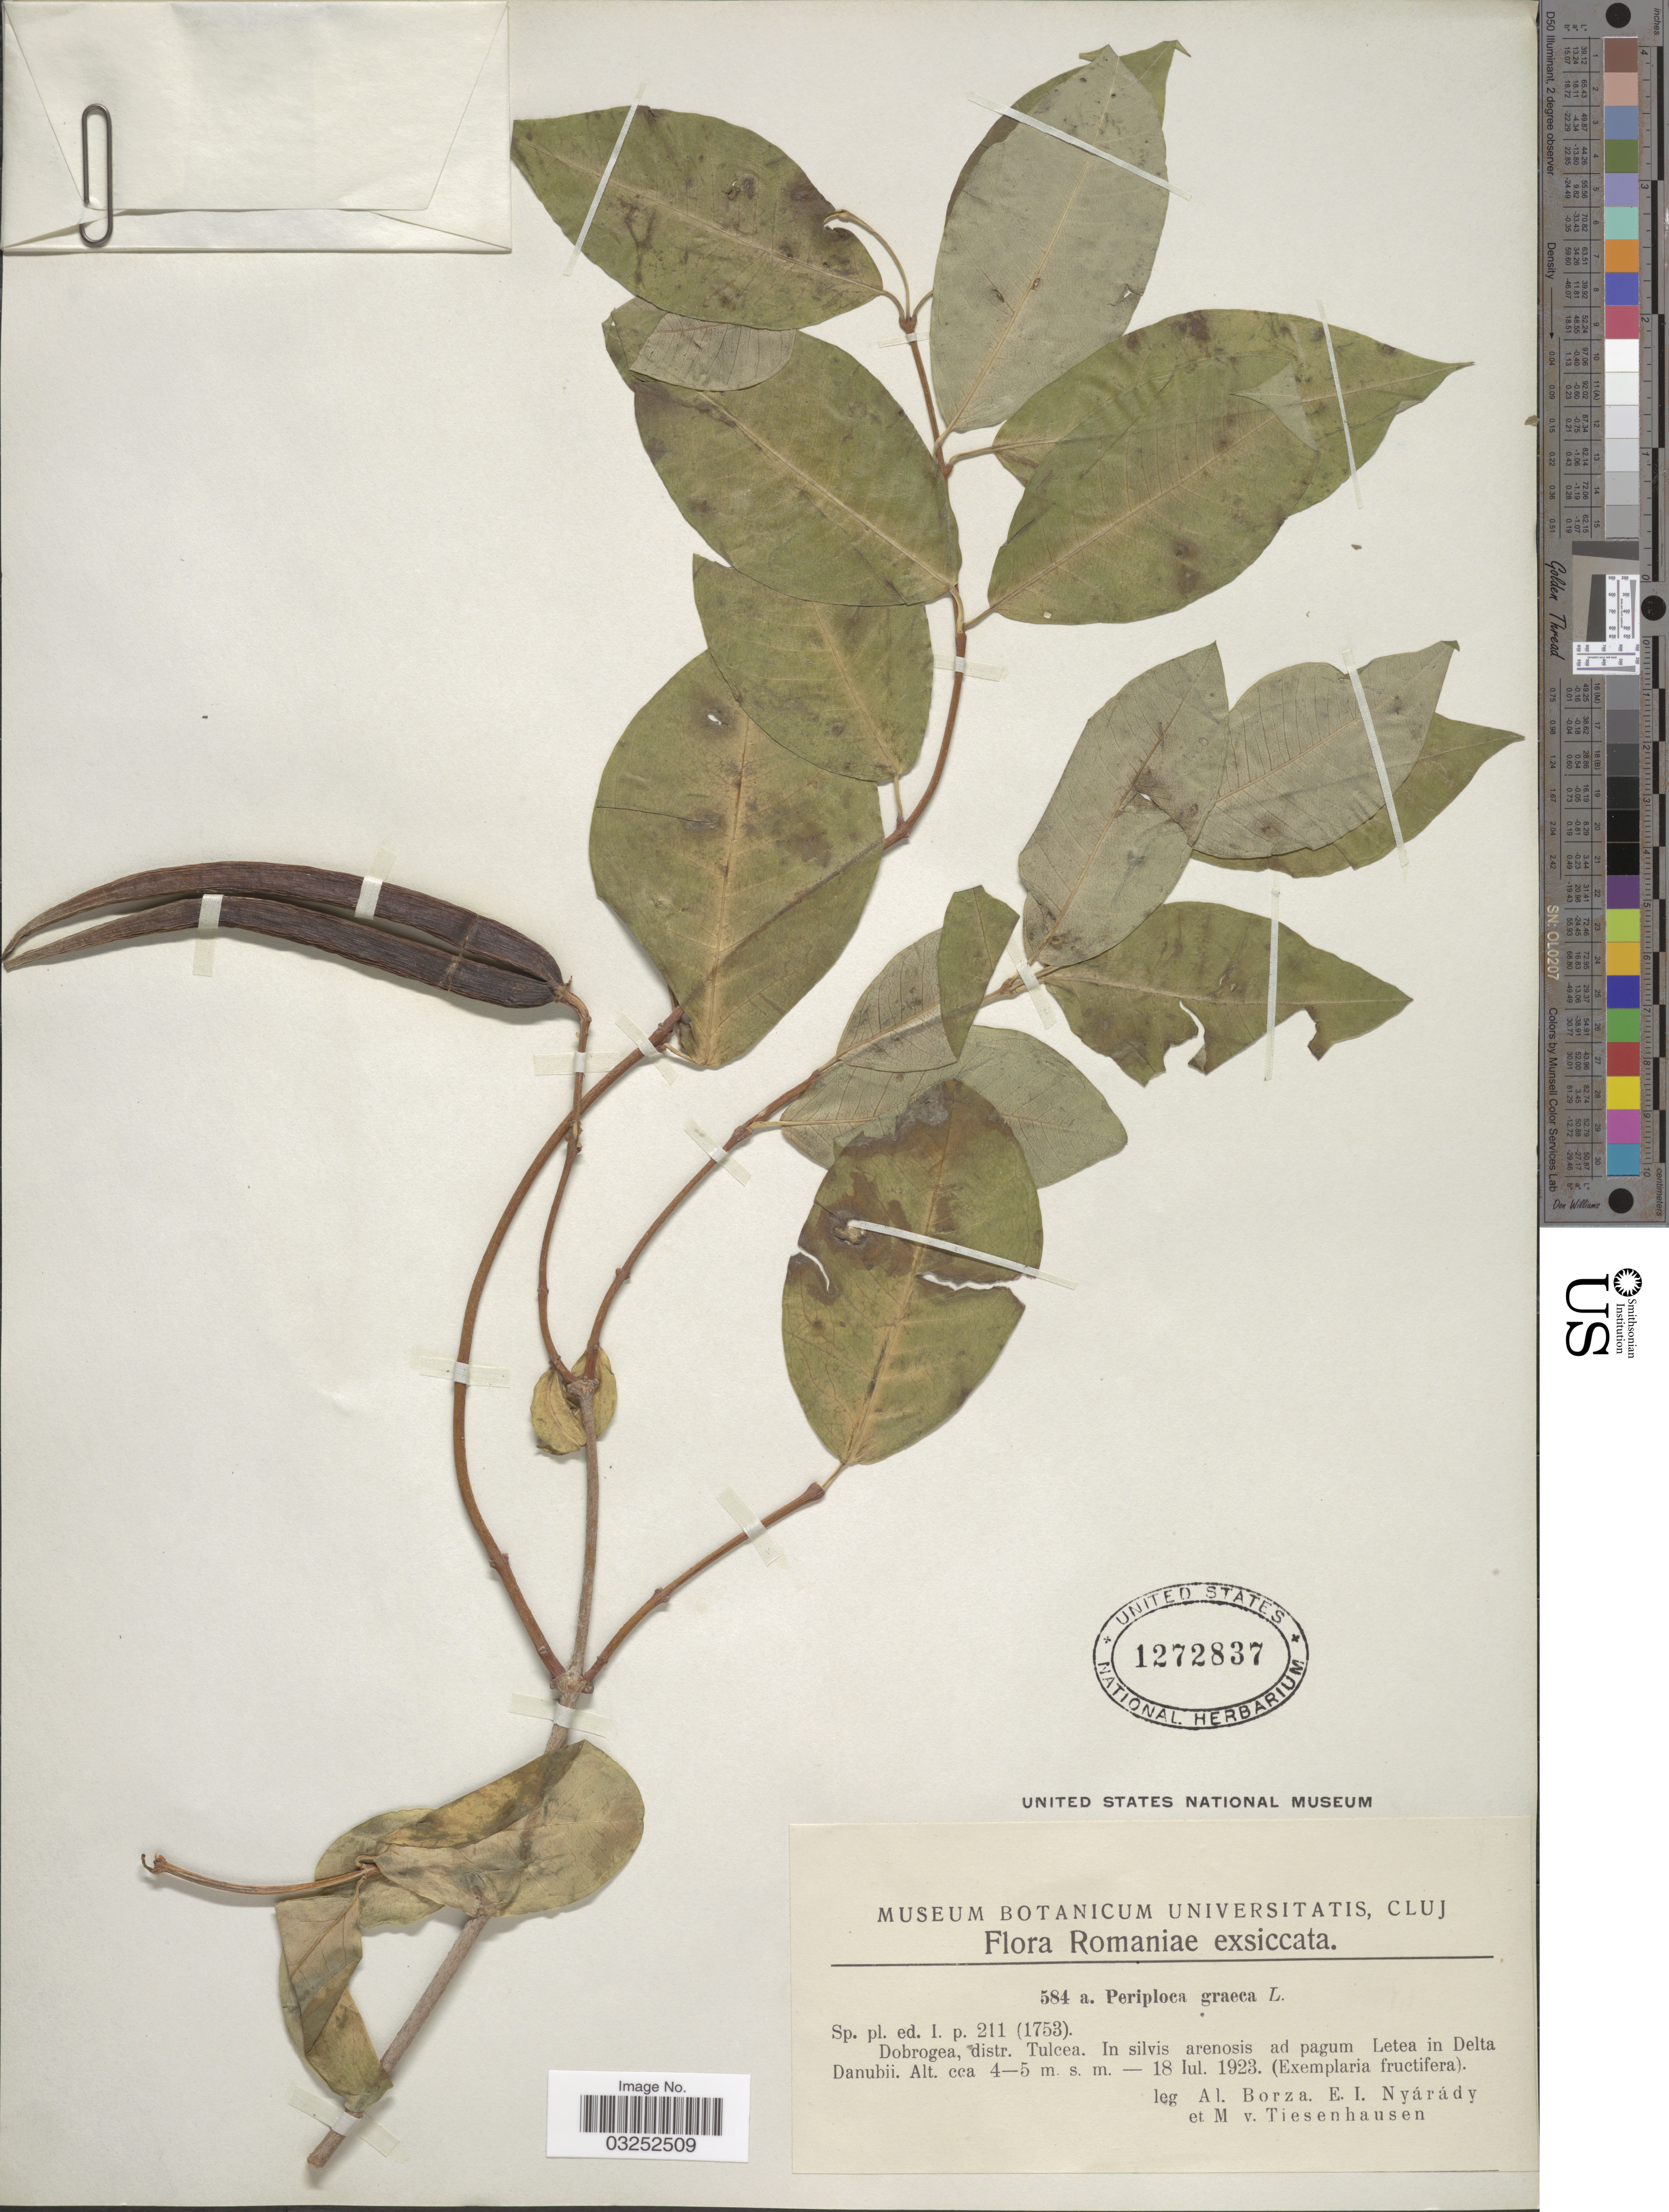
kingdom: Plantae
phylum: Tracheophyta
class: Magnoliopsida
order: Gentianales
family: Apocynaceae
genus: Periploca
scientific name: Periploca graeca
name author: L.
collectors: A. Borza, E. Nyárády & M. Tiesenhausen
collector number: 584 a.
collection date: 1923-07-18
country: Romania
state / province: Tulcea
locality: Dobrogea, distr. Tulcea. In silvis arenosis ad pagum Letea in Delta Danubii.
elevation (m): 4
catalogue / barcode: US 1272837